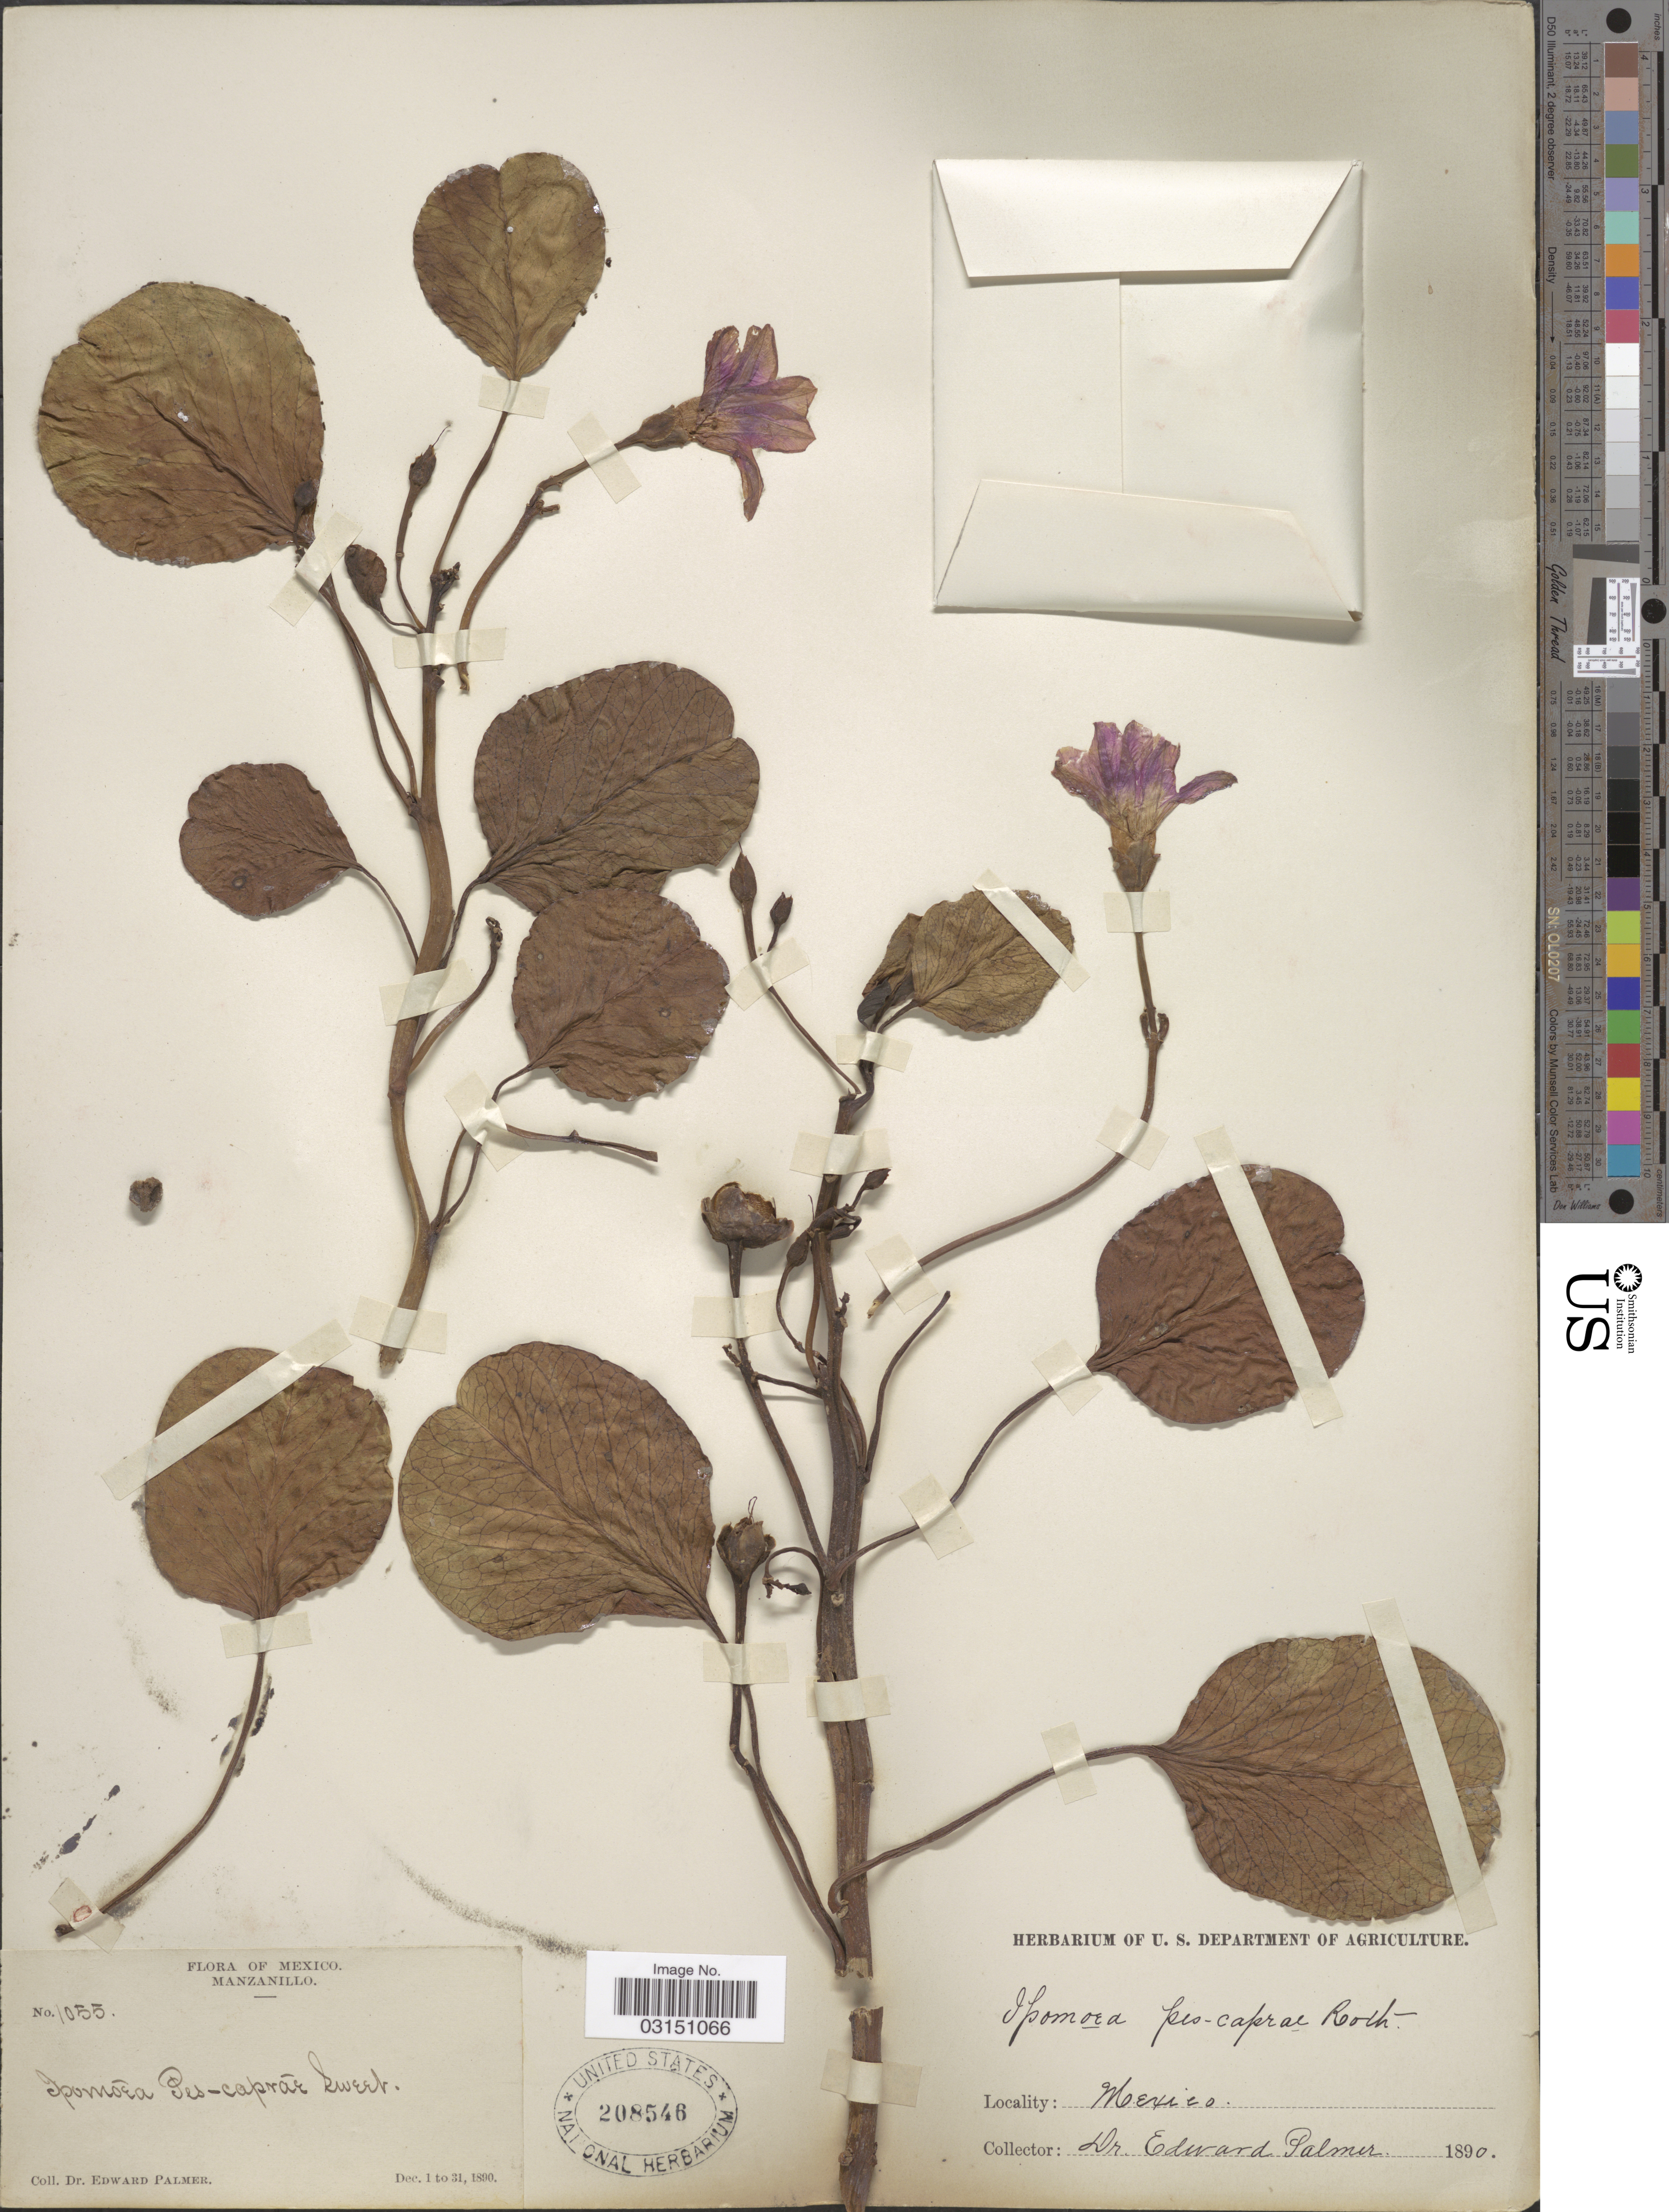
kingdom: Plantae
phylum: Tracheophyta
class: Magnoliopsida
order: Solanales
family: Convolvulaceae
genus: Ipomoea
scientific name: Ipomoea pes-caprae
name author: (L.) R. Br.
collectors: E. Palmer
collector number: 1055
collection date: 1890-12-01/1890-12-31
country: Mexico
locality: Manzanillo.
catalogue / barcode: US 208546